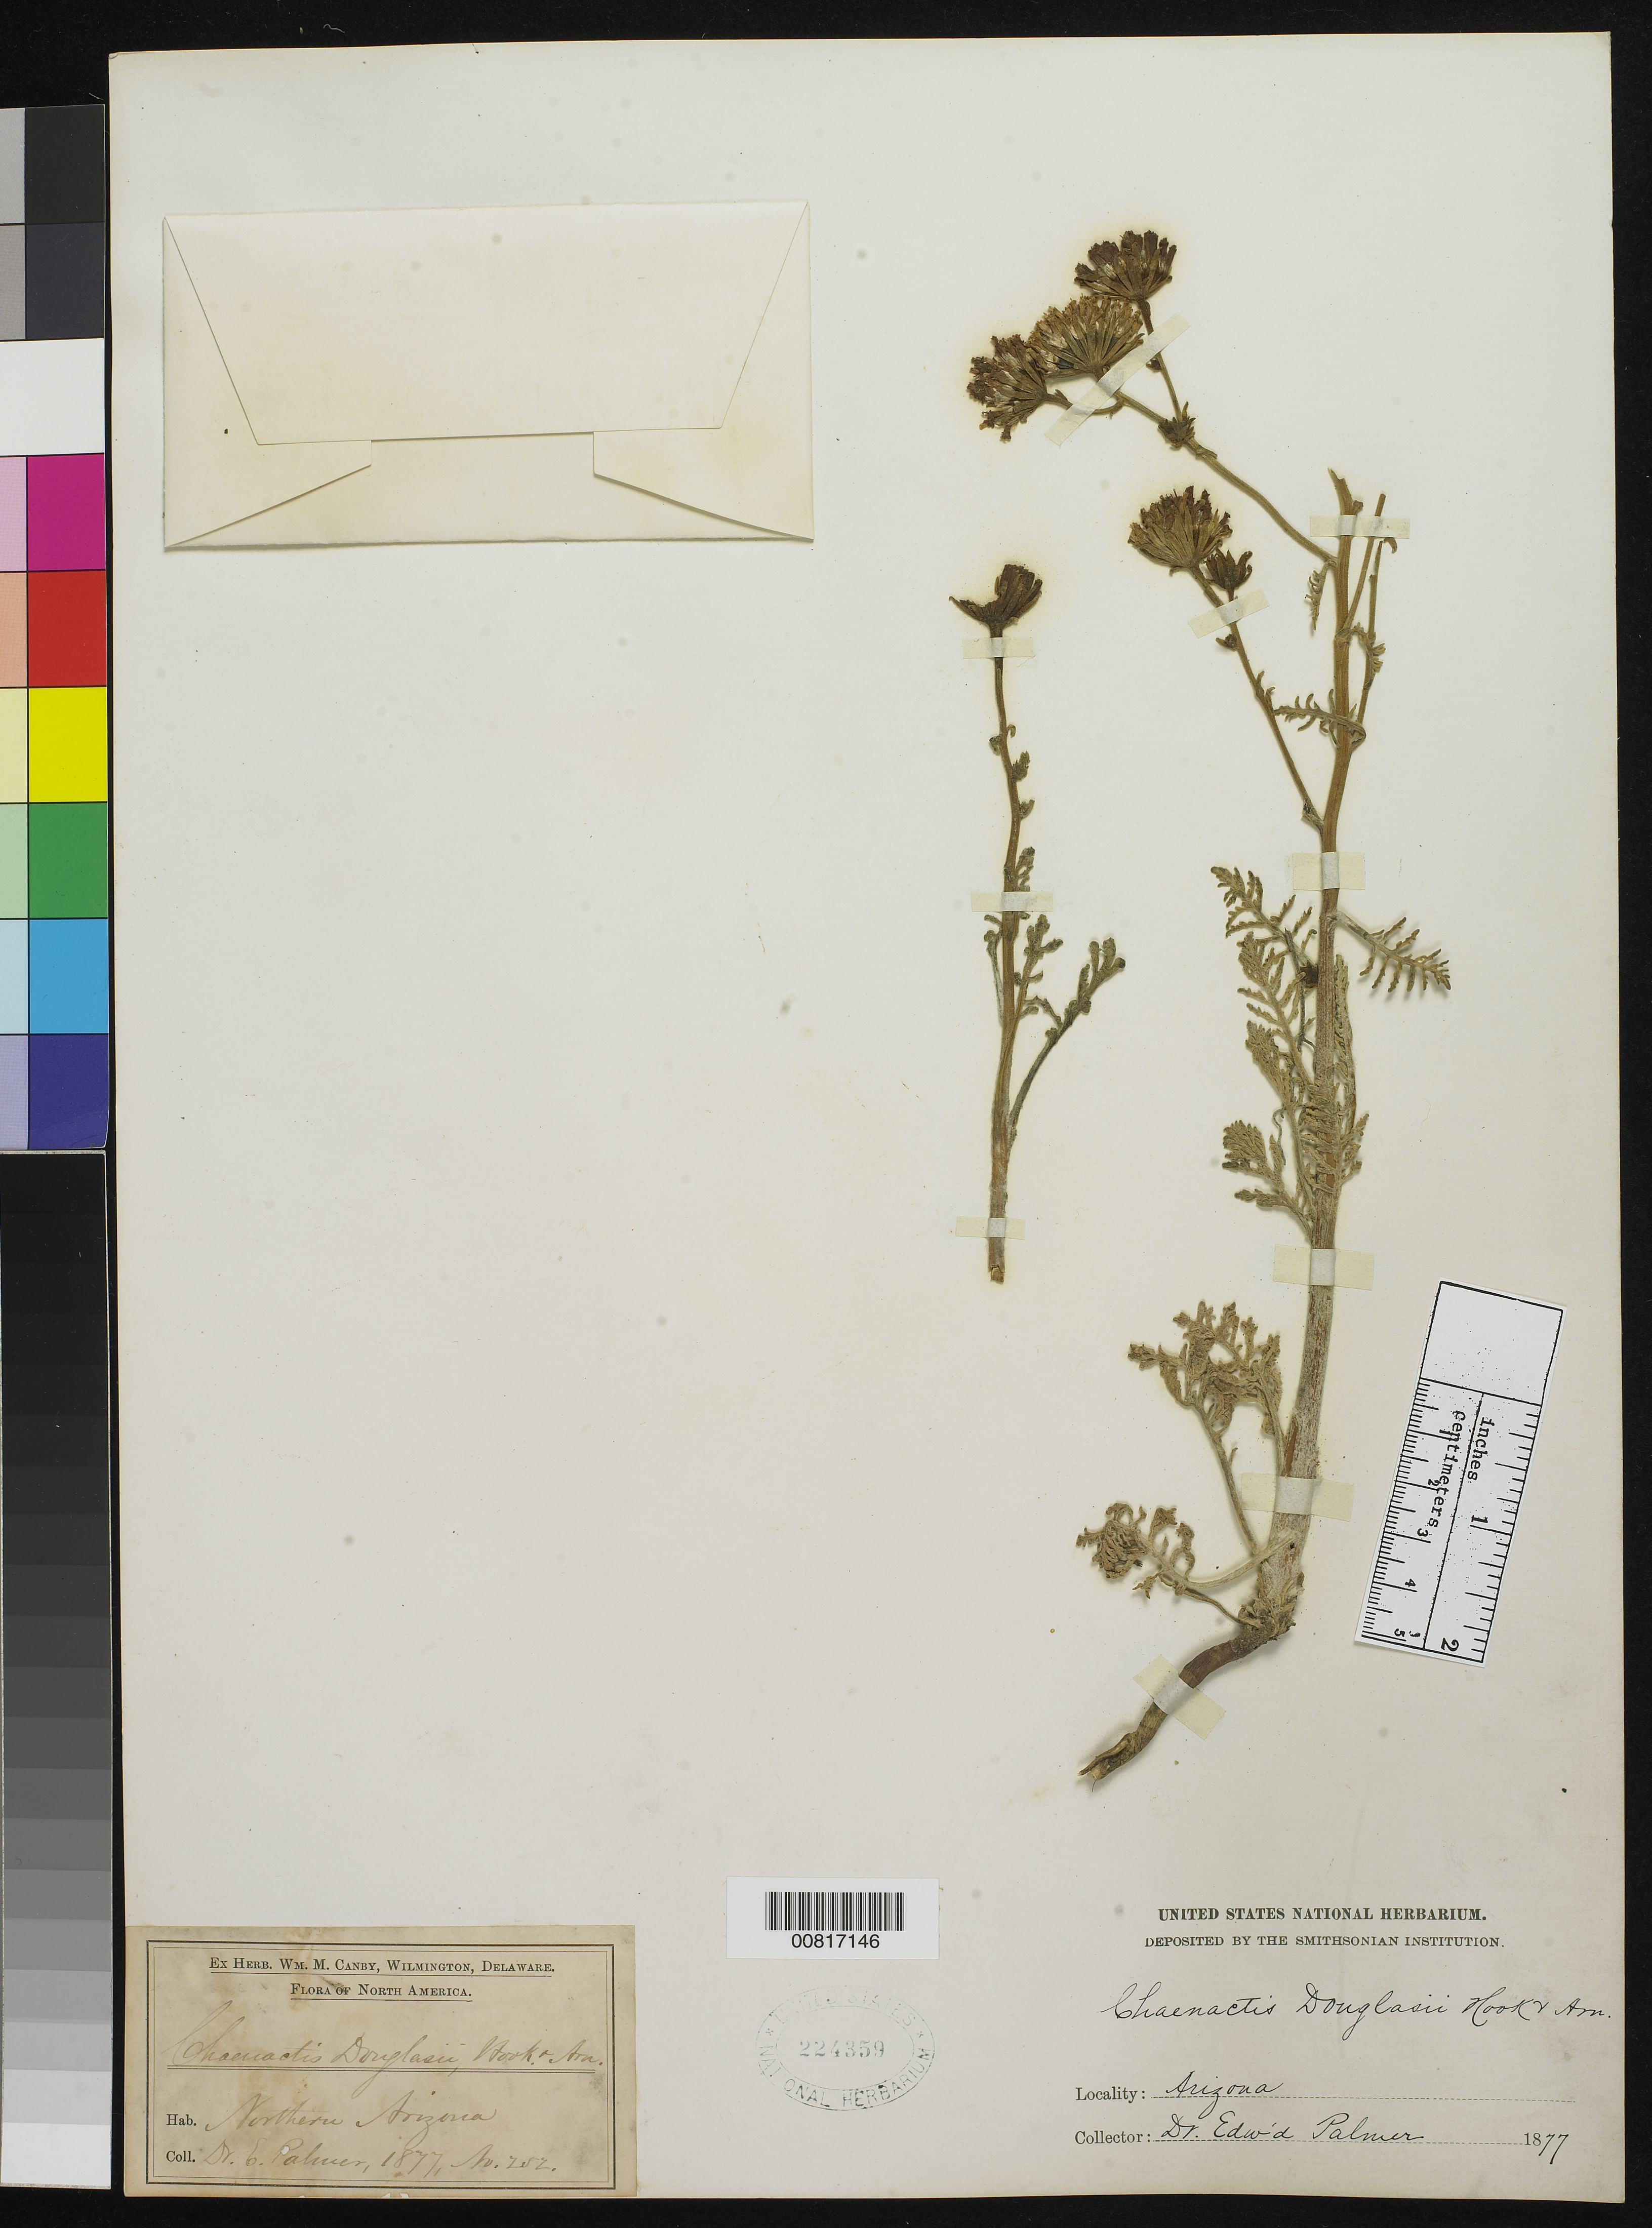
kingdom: Plantae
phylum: Tracheophyta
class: Magnoliopsida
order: Asterales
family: Asteraceae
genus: Chaenactis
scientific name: Chaenactis douglasii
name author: Hook. & Arn.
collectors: E. Palmer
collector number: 252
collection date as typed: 1877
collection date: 1877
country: United States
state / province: Arizona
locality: Northern Arizona.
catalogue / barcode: US 224359